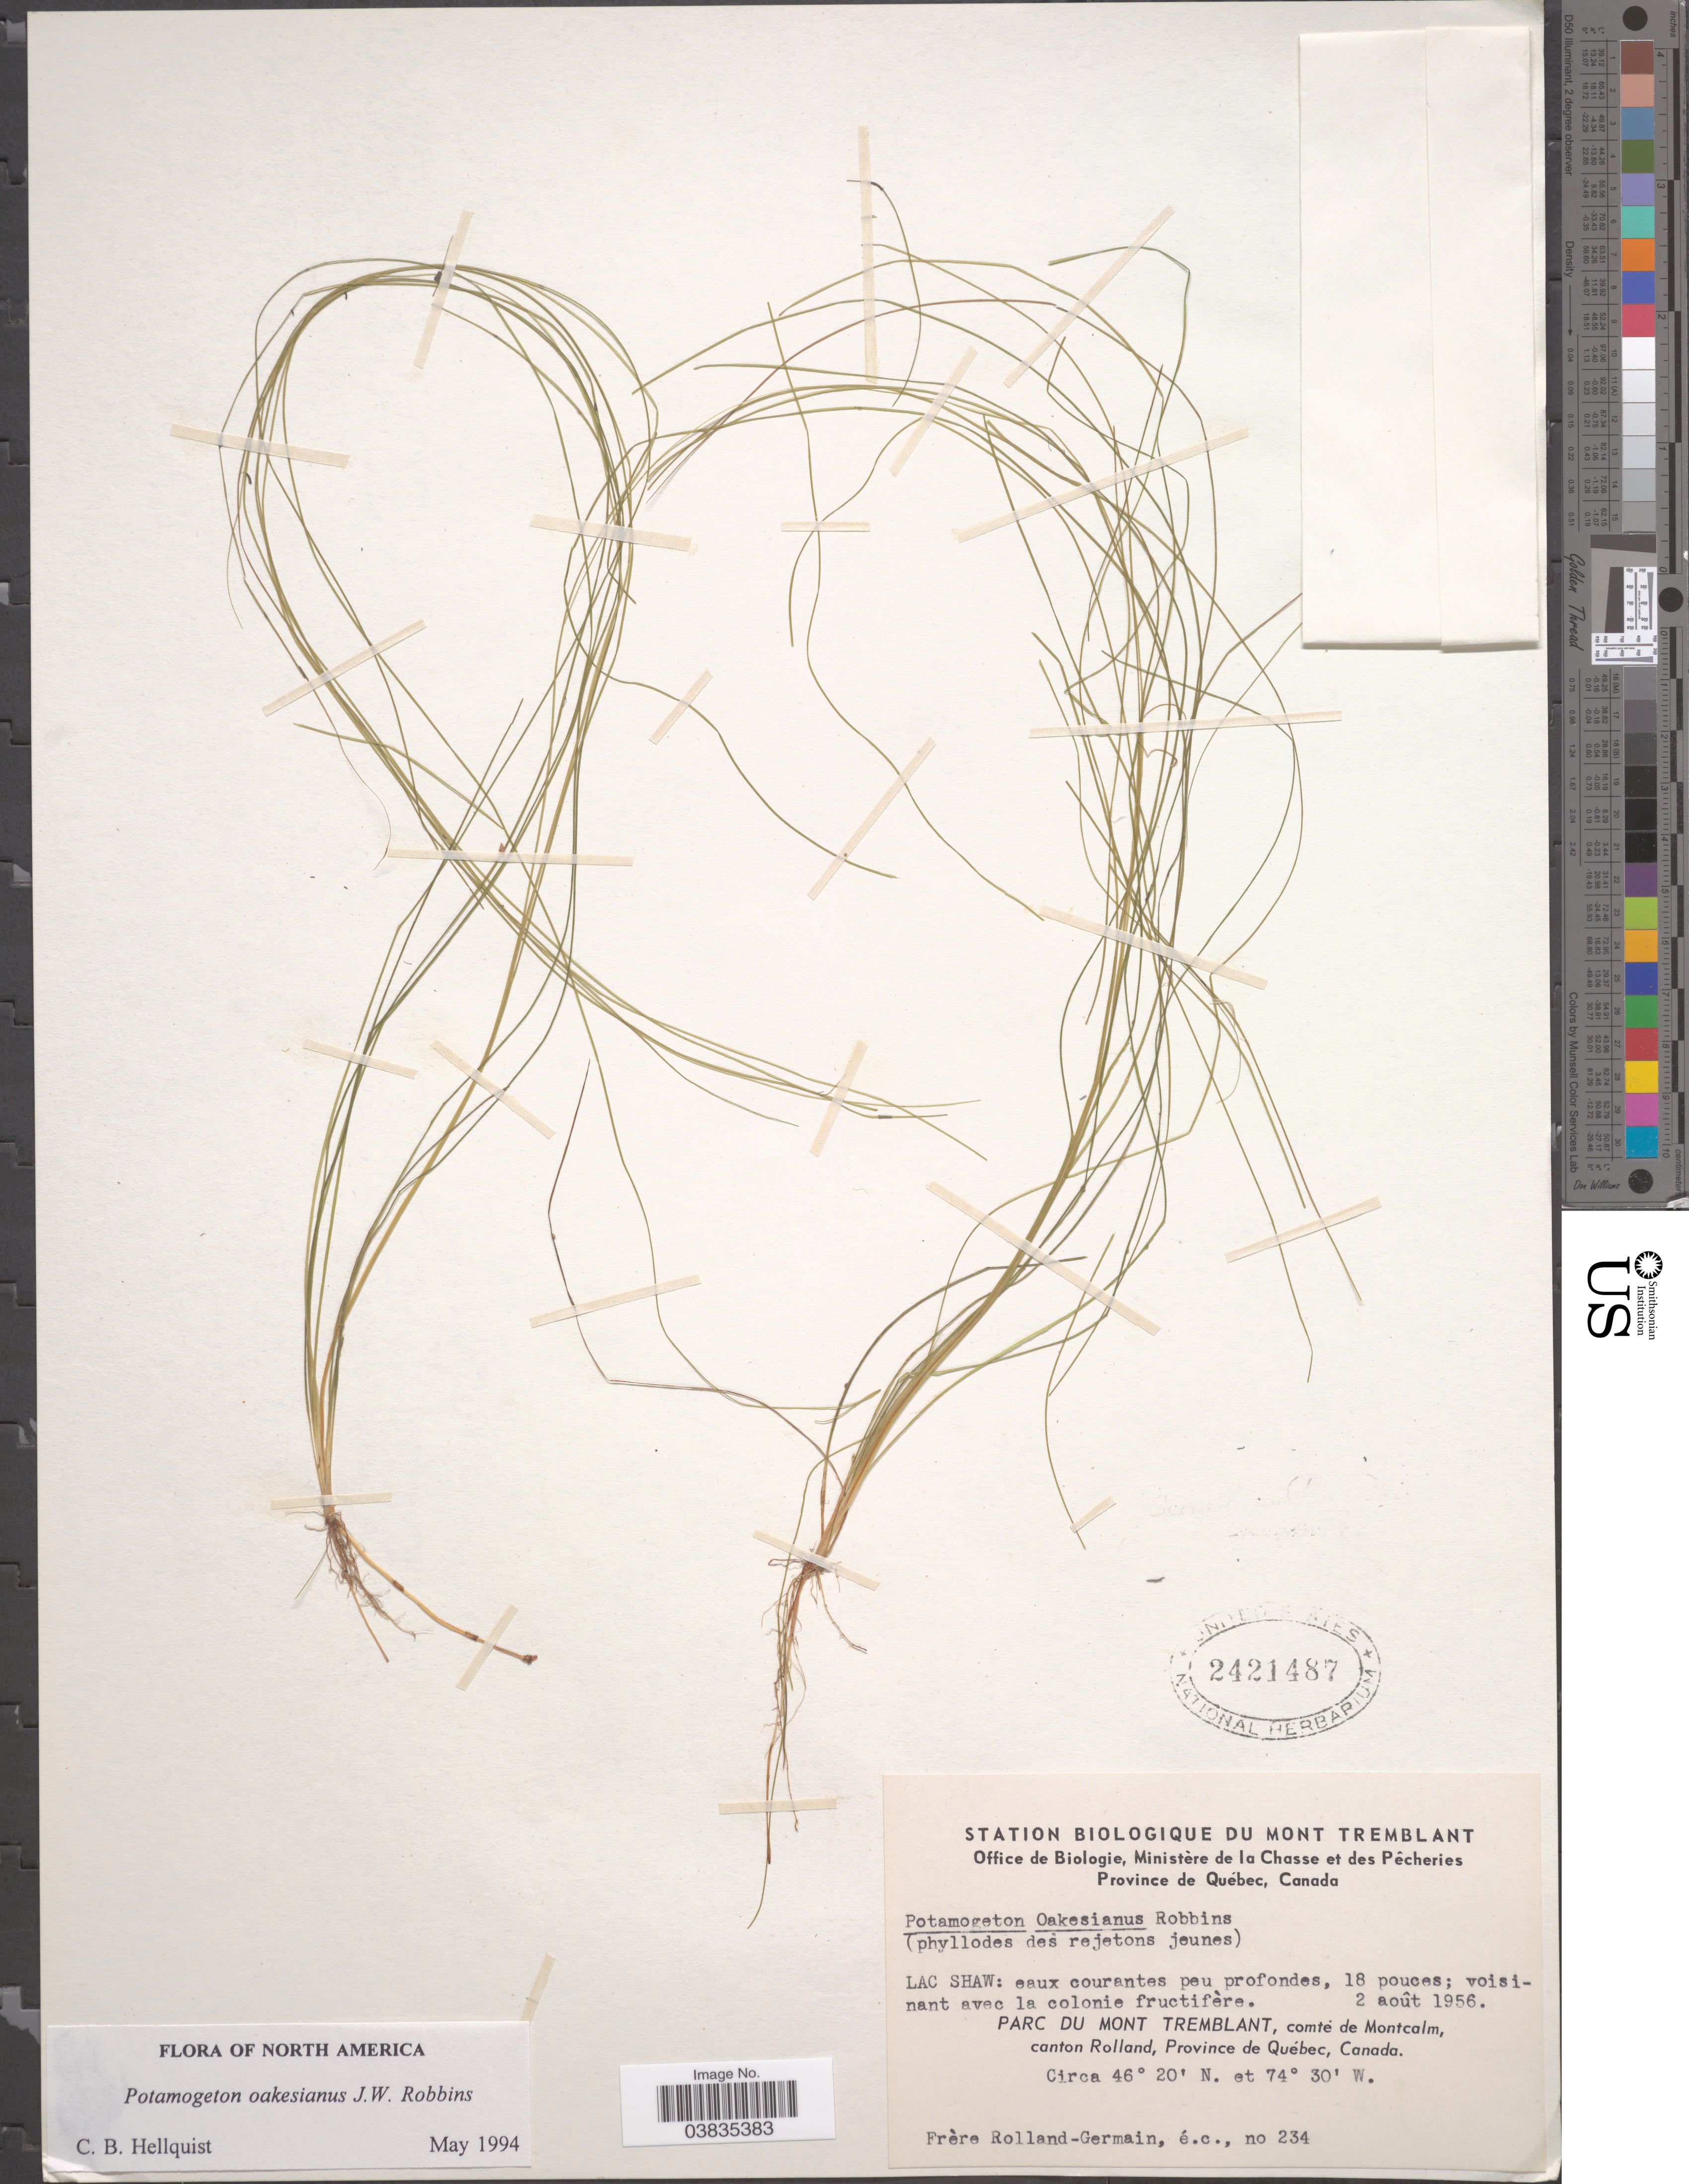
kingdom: Plantae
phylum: Tracheophyta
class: Liliopsida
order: Alismatales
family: Potamogetonaceae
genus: Potamogeton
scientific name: Potamogeton oakesianus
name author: J.W. Robbins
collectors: Rolland-Germain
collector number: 234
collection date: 1956-08-02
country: Canada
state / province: Quebec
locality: Lac Shaw. Parc Du Mont Tremblant, comté de Montacalm, canton Rolland.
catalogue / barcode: US 2421487